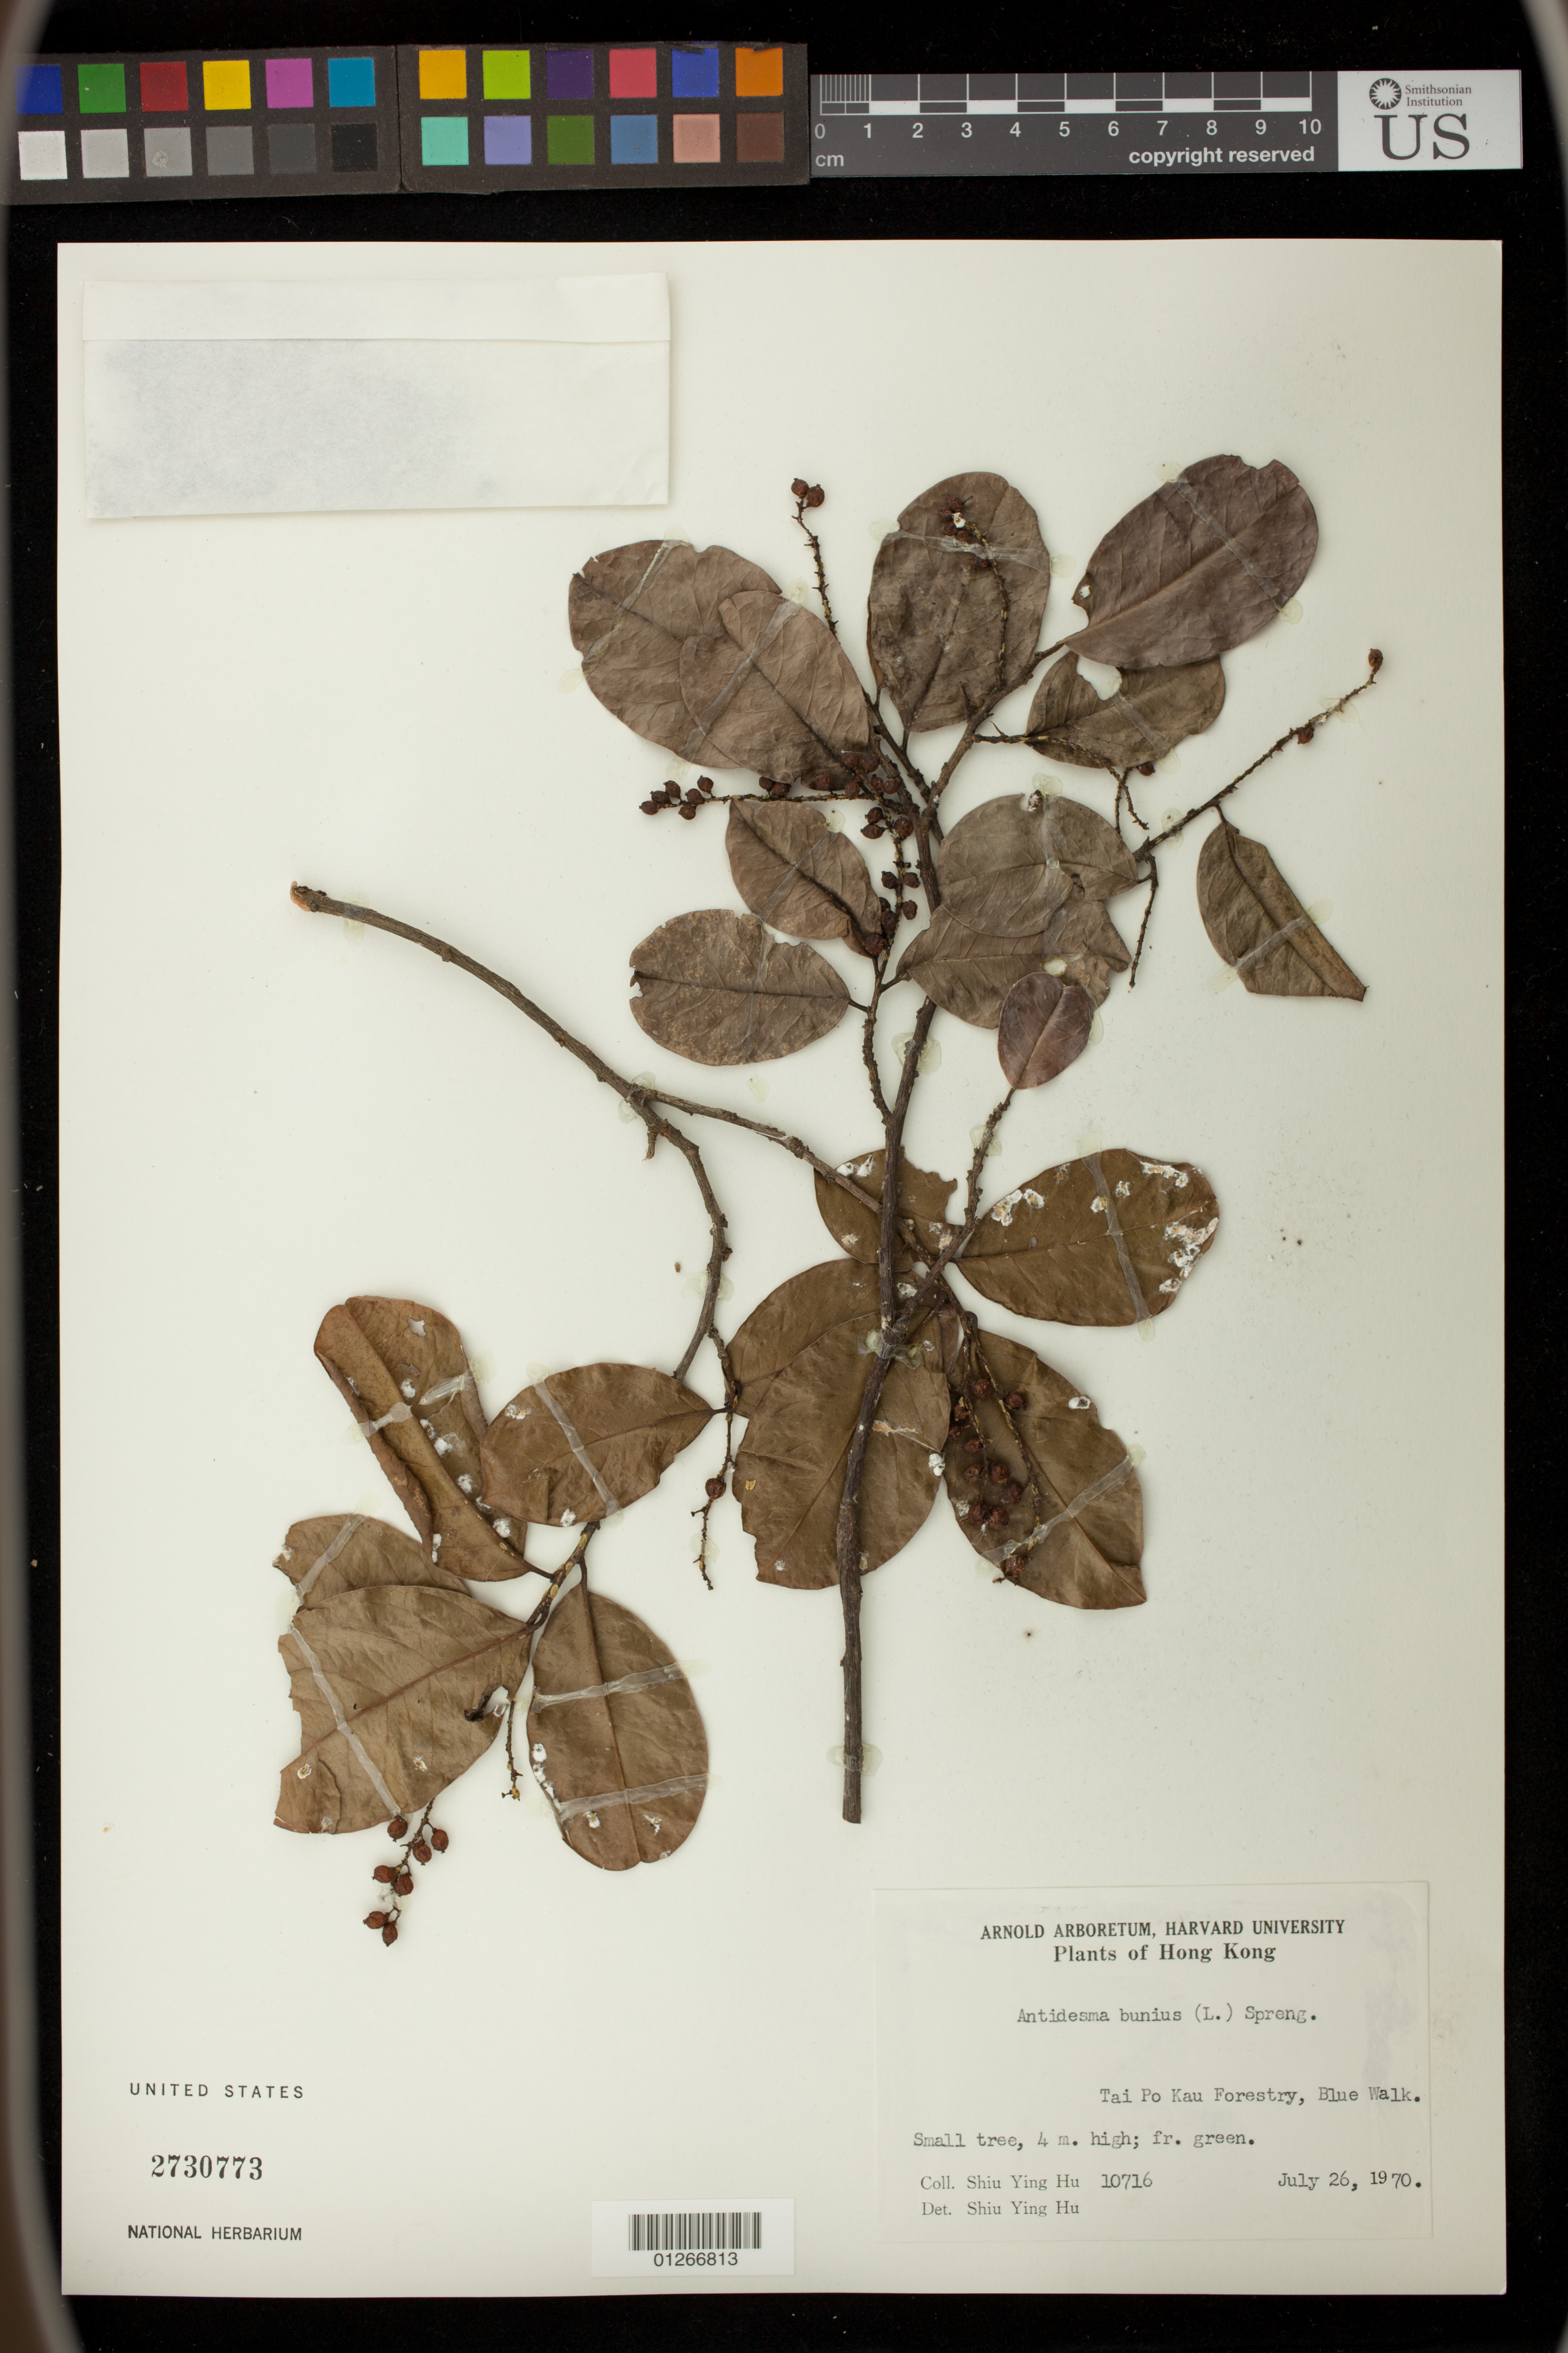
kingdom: Plantae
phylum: Tracheophyta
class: Magnoliopsida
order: Malpighiales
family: Phyllanthaceae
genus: Antidesma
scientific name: Antidesma bunius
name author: (L.) Spreng.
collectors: Y. Shiu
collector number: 10716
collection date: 1970-07-26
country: China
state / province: Hong Kong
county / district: Hong Kong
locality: Tai Po Kau Forestry, Blue Walk.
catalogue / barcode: US 2730773